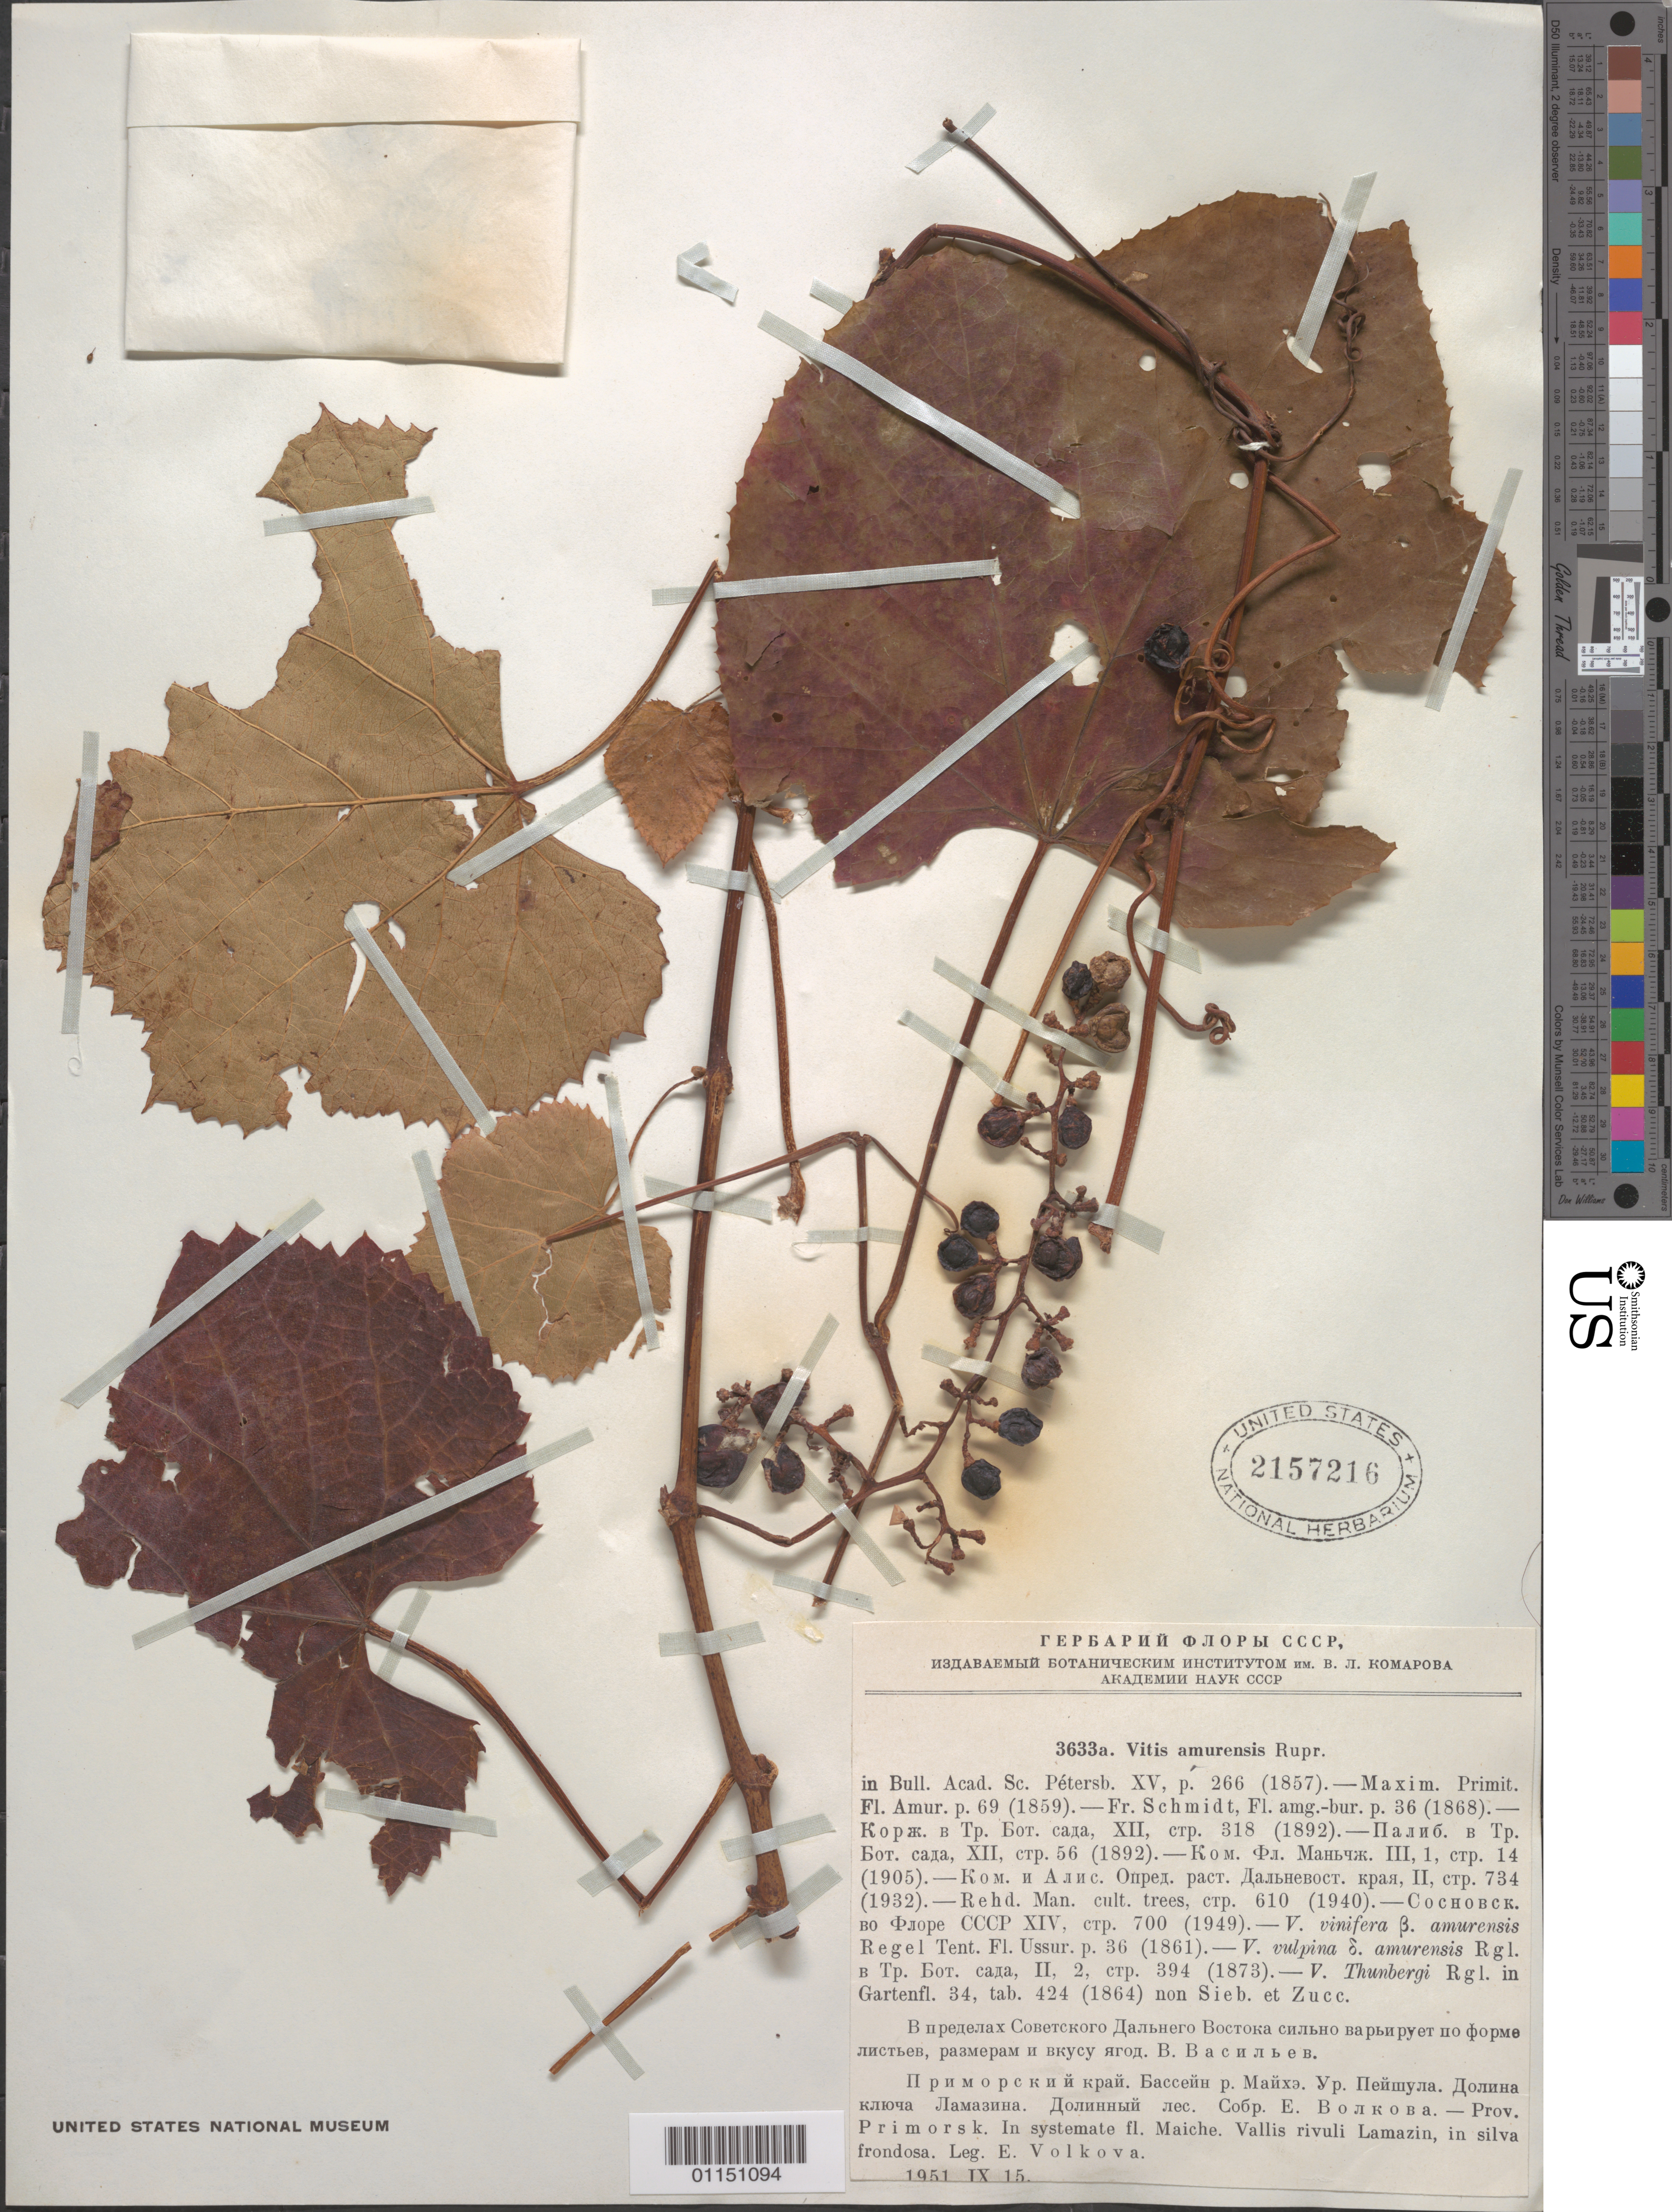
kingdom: Plantae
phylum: Tracheophyta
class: Magnoliopsida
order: Vitales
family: Vitaceae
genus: Vitis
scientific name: Vitis amurensis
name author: Rupr.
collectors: E. V. Volkova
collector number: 3633 a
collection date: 1951-09-15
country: Russian Federation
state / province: Primorsky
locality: In systemate fl. Maiche. Vallis rivuli Lamazin.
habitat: In silva frondosa.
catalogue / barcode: US 2157216